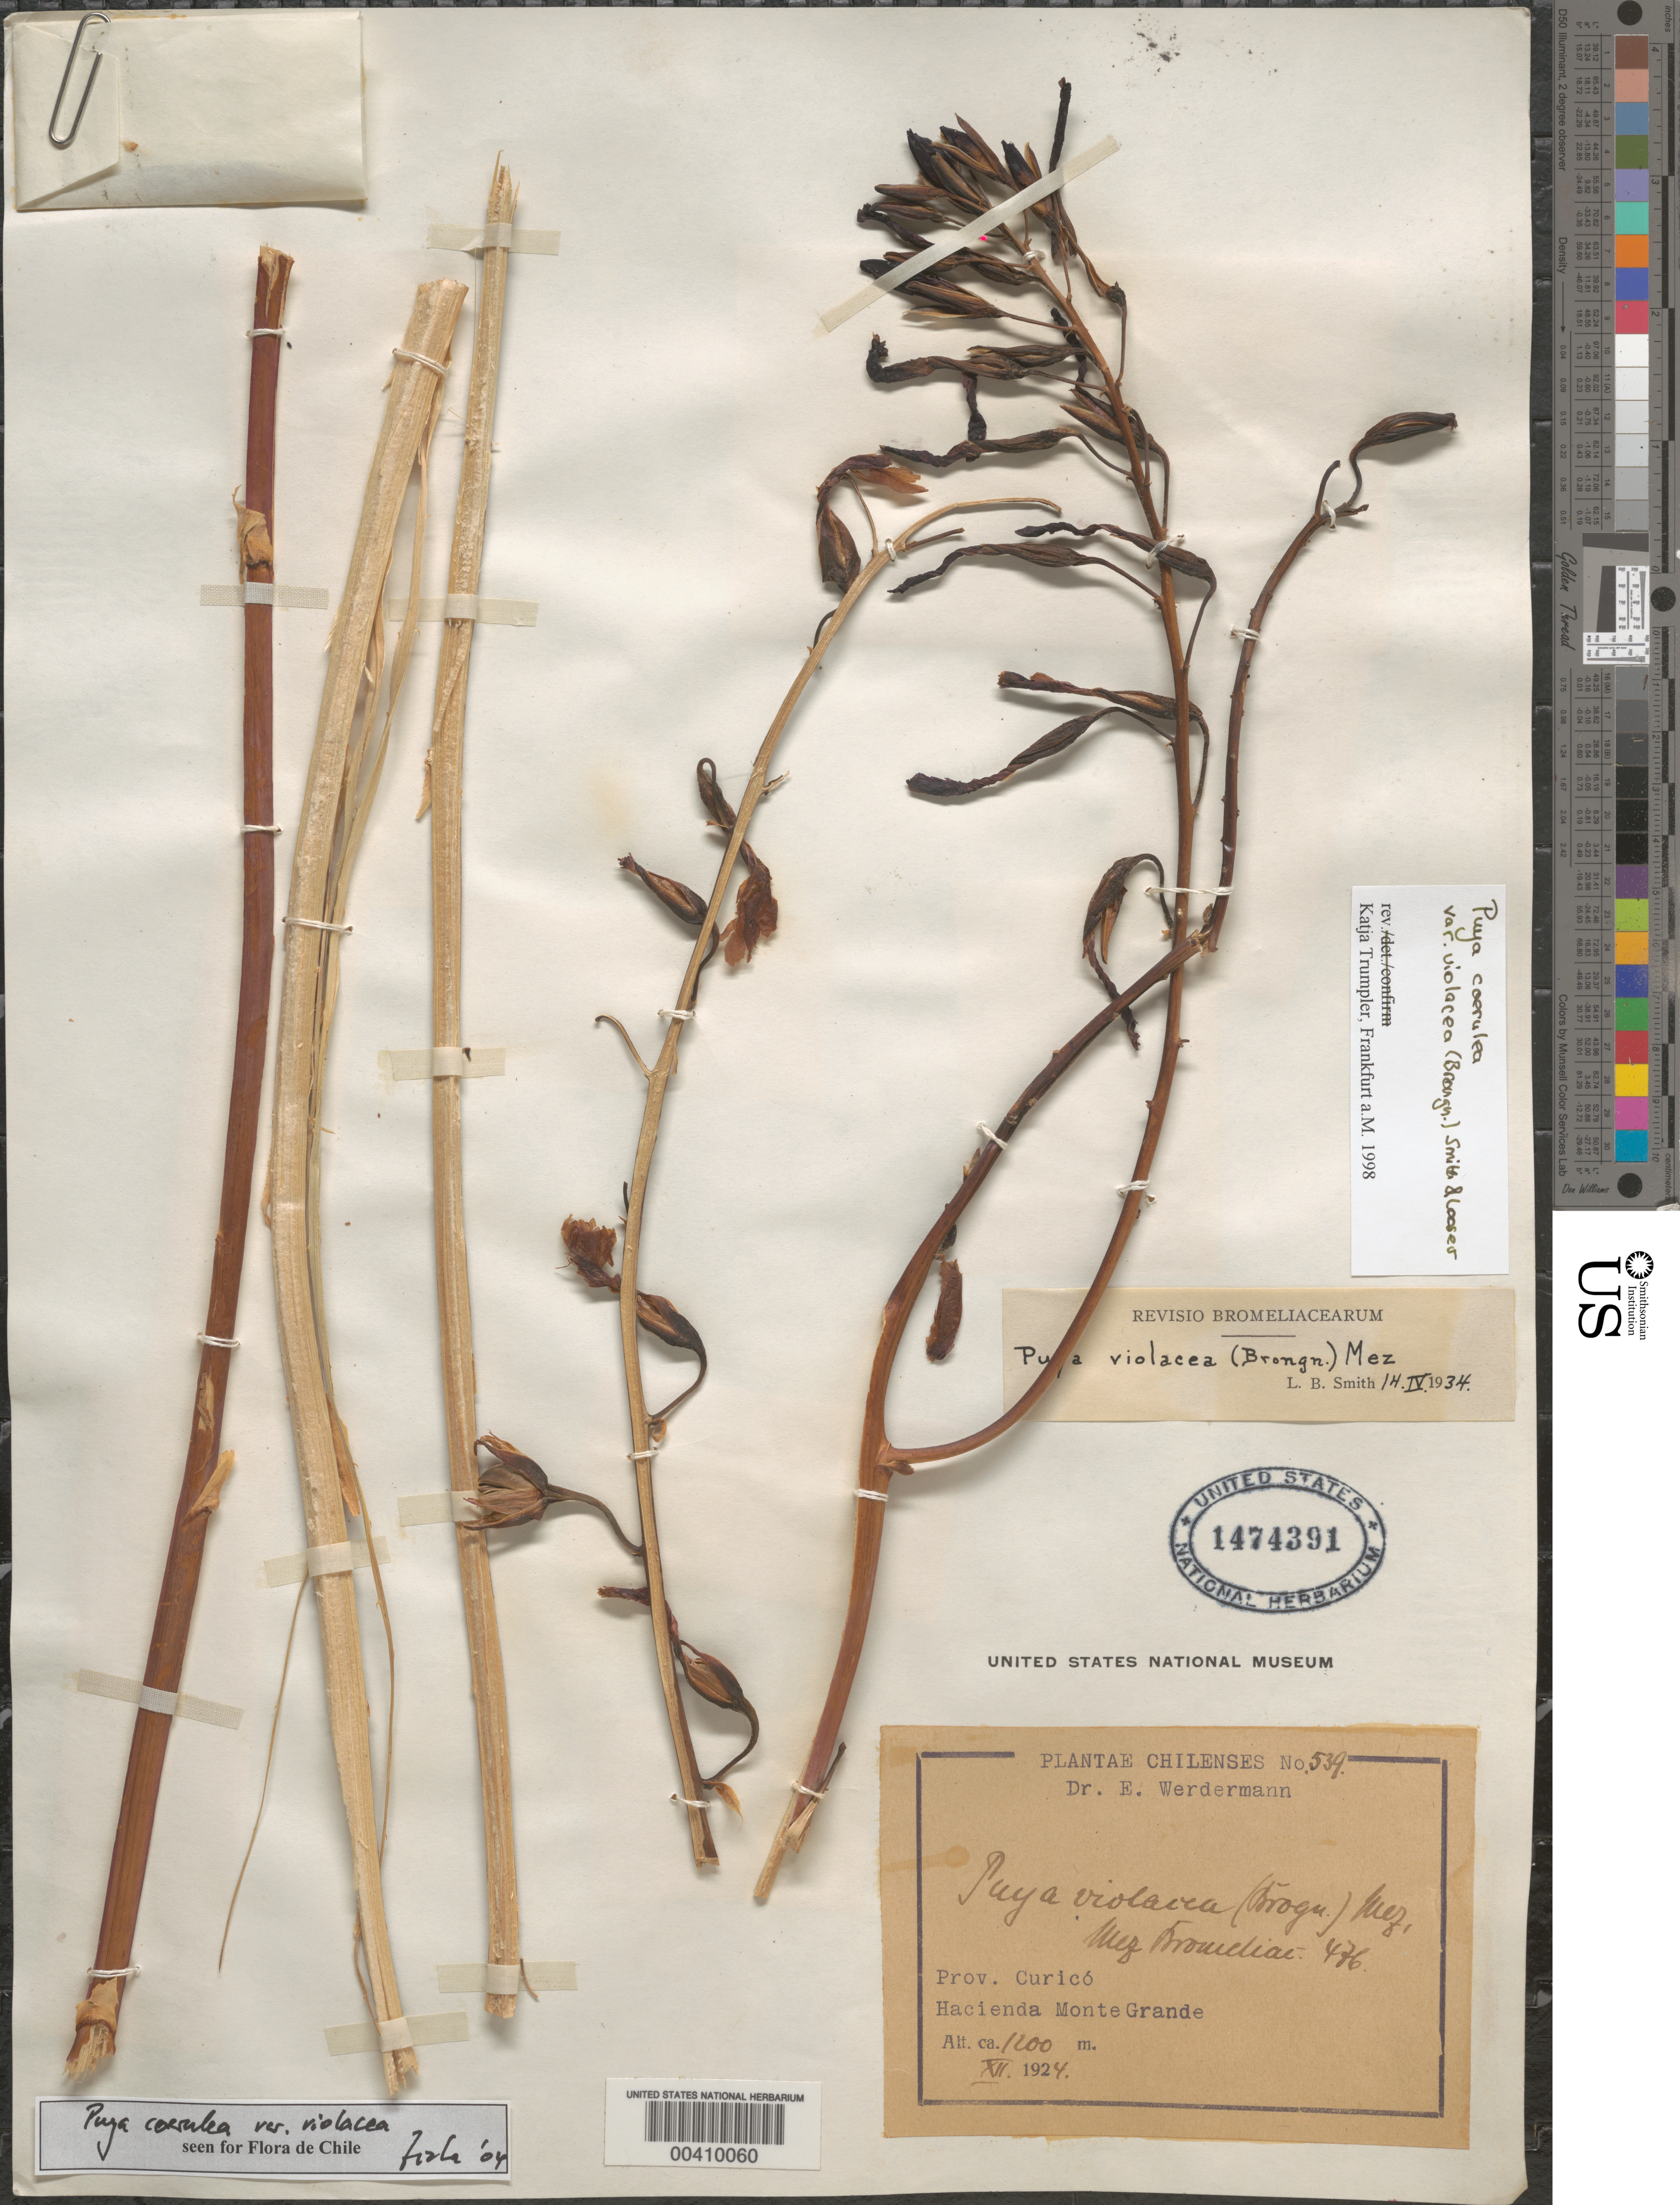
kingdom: Plantae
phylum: Tracheophyta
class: Liliopsida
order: Poales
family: Bromeliaceae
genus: Puya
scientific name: Puya violacea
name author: (Brongn.) Mez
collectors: E. Werdermann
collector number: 539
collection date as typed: Dec 1924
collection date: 1924-12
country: Chile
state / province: Maule (VII)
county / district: Curicó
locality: Hacienda monte grande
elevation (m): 1200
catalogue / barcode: US 1474391